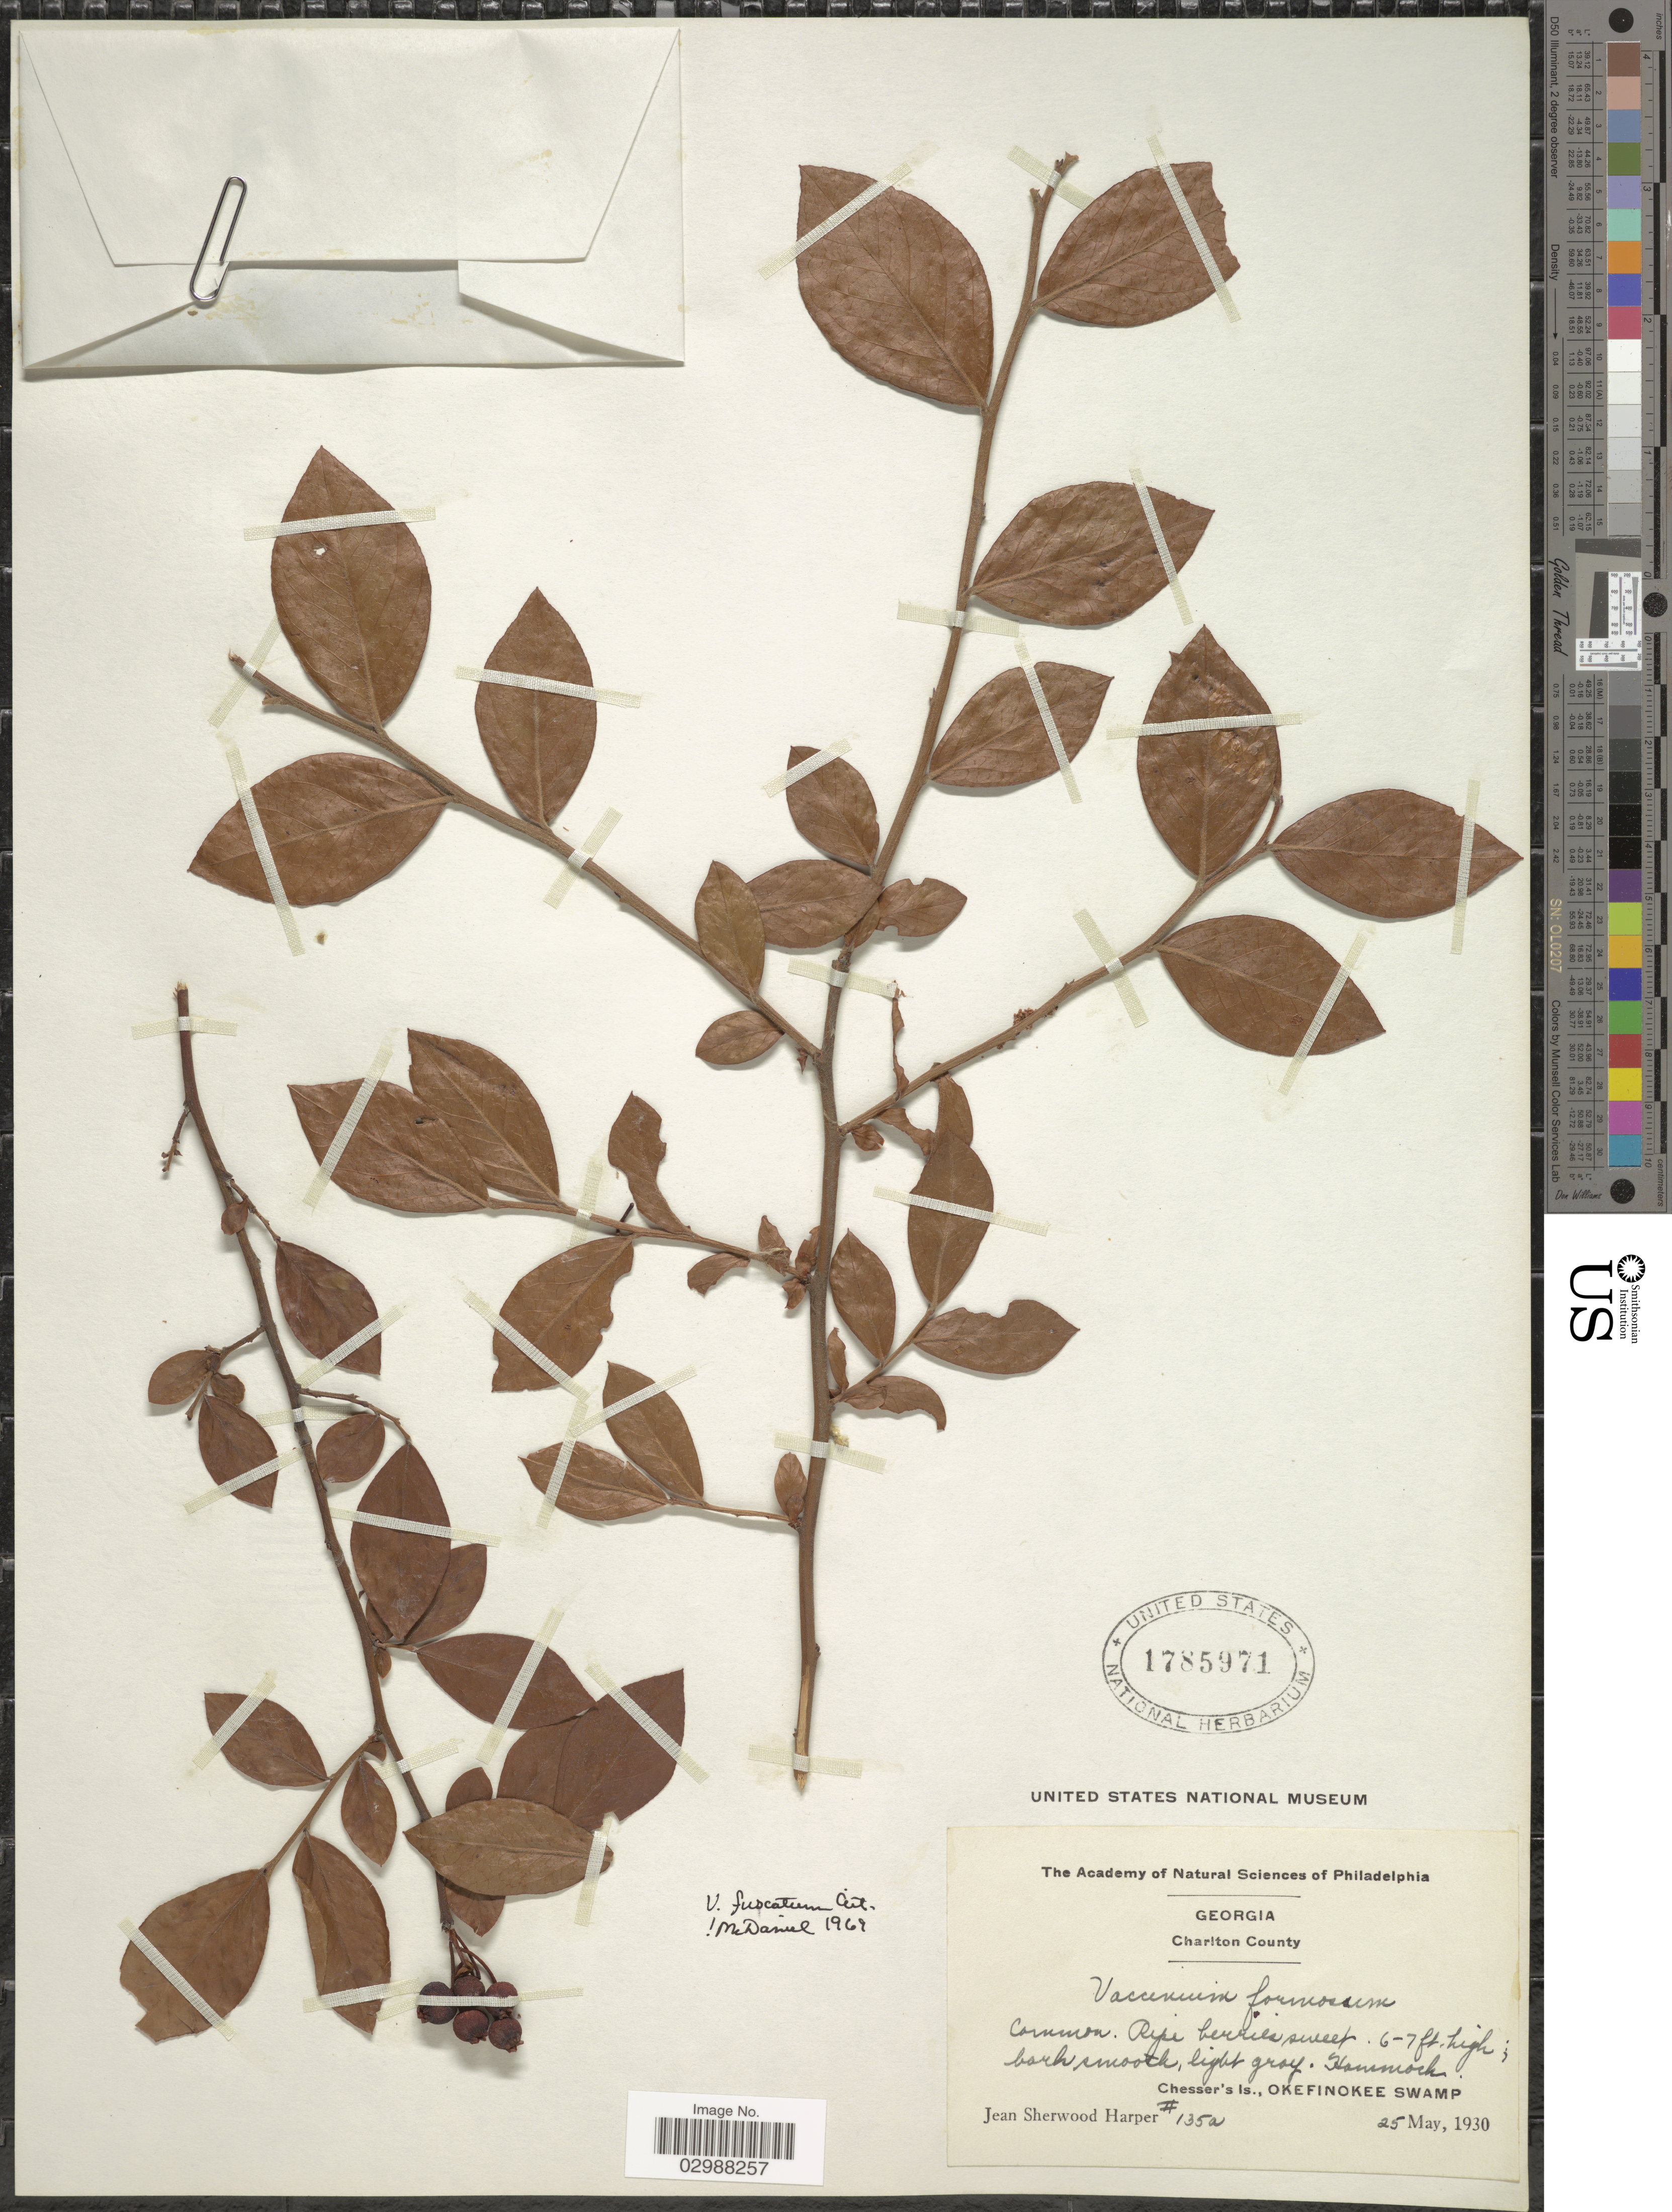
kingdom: Plantae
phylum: Tracheophyta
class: Magnoliopsida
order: Ericales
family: Ericaceae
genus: Vaccinium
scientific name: Vaccinium formosum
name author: Andrews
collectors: J. Harper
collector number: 135a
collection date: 1930-05-25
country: United States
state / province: Georgia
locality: Charlton County. Hammock. Chesser's Is., Okefinokee Swamp.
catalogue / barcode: US 1785971